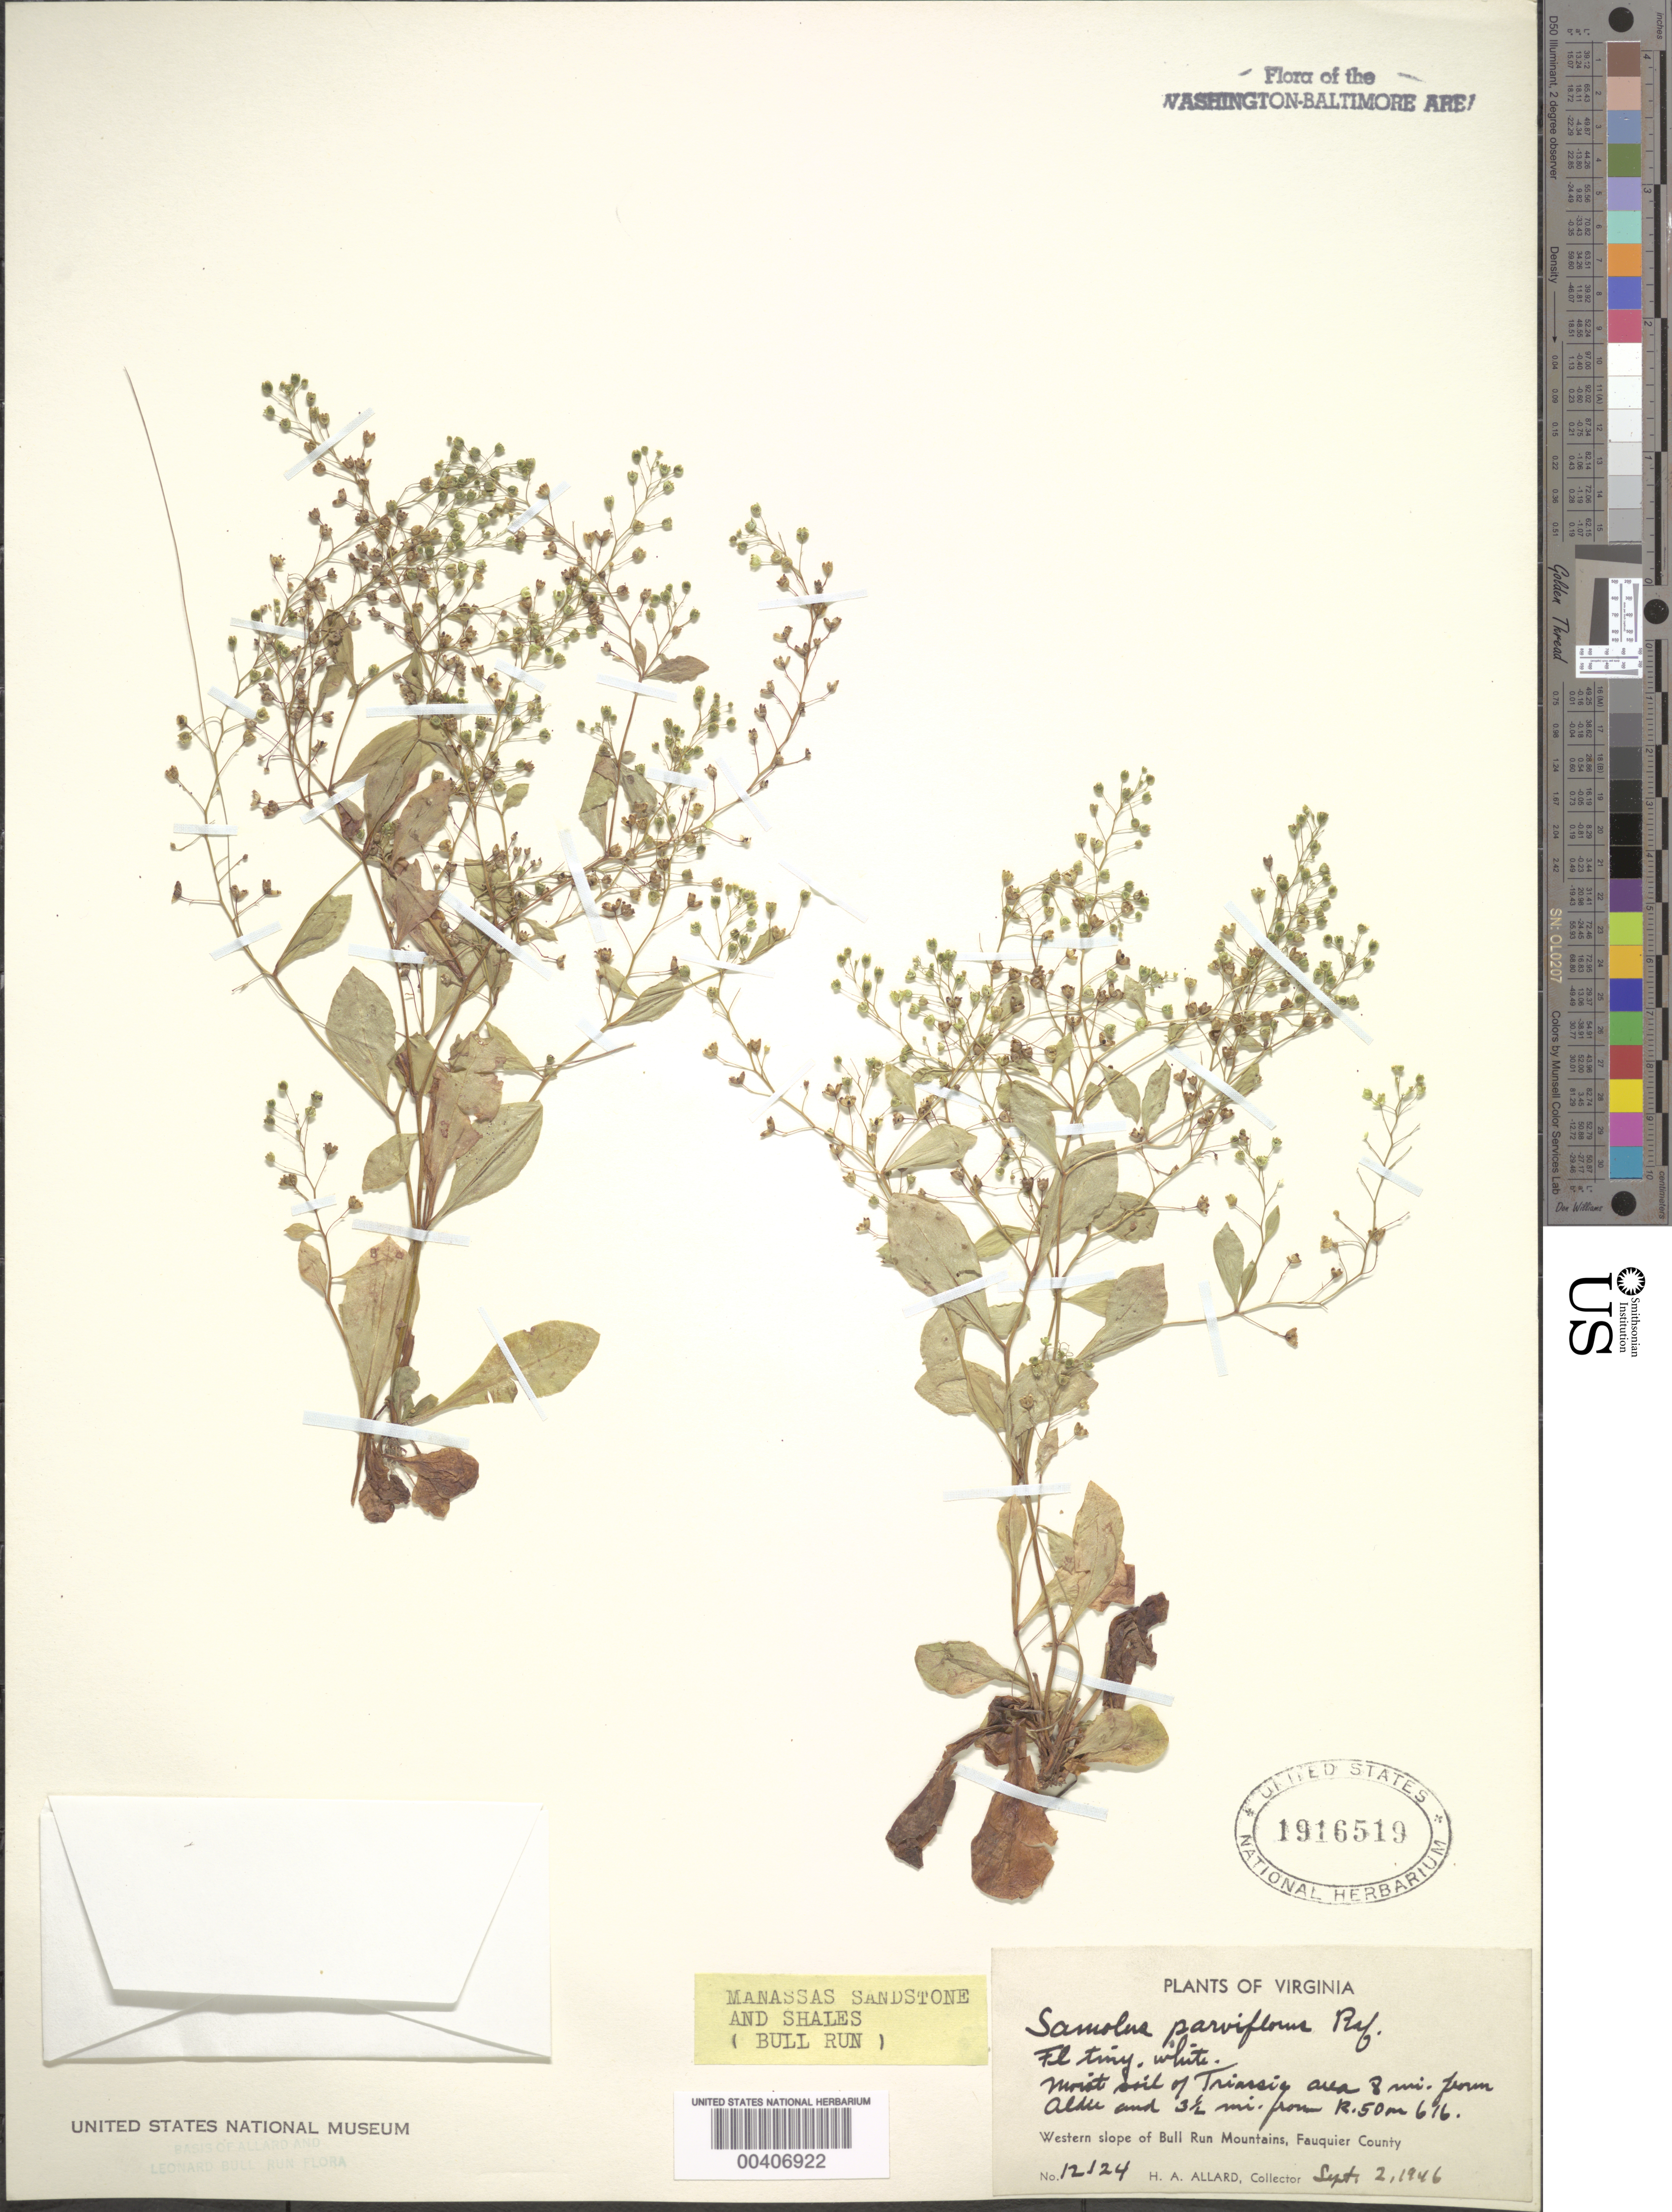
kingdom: Plantae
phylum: Tracheophyta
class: Magnoliopsida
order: Ericales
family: Primulaceae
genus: Samolus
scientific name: Samolus parviflorus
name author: Raf.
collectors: H. A. Allard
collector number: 12124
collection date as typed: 02 Sep 1946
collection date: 1946-09-02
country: United States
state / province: Virginia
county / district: Loudoun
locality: Aldie vicinity near Route 50 on 616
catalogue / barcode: US 1916519